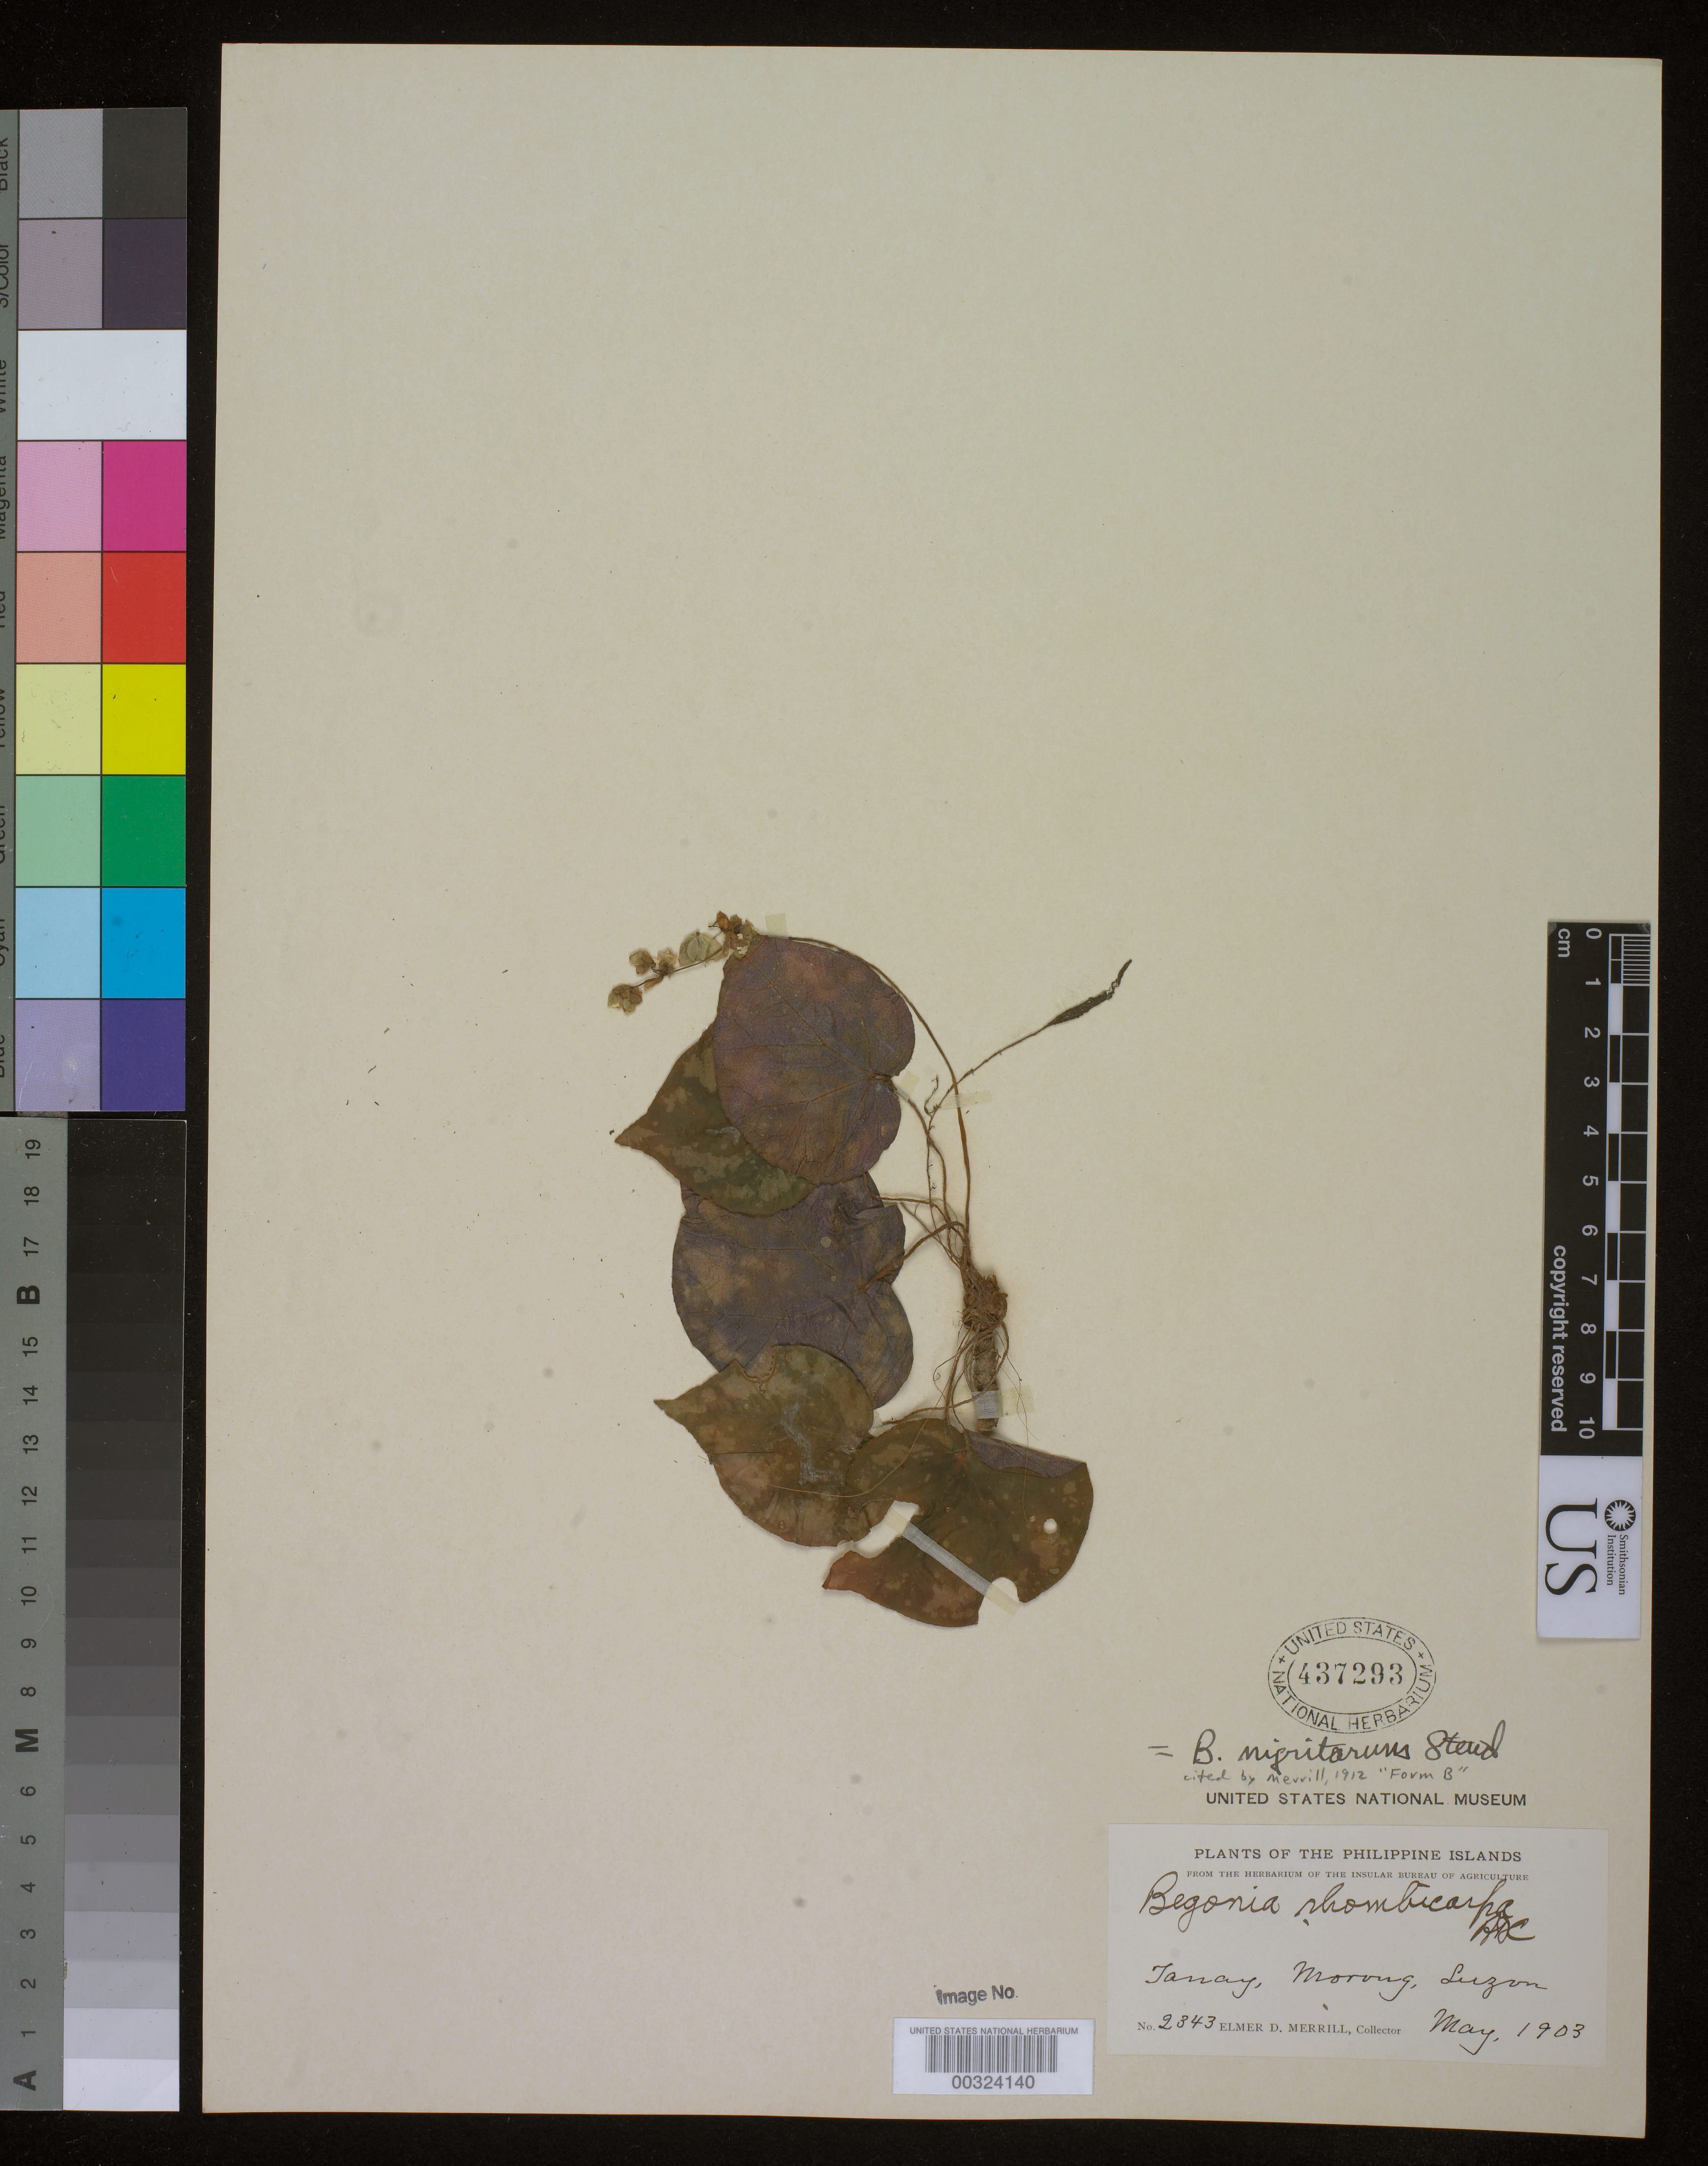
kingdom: Plantae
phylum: Tracheophyta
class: Magnoliopsida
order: Cucurbitales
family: Begoniaceae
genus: Begonia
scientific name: Begonia nigritarum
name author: (Kamel) Steud.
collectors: E. D. Merrill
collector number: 2343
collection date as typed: May 1903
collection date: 1903-05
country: Philippines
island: Luzon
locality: Tanay, morong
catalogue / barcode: US 437293